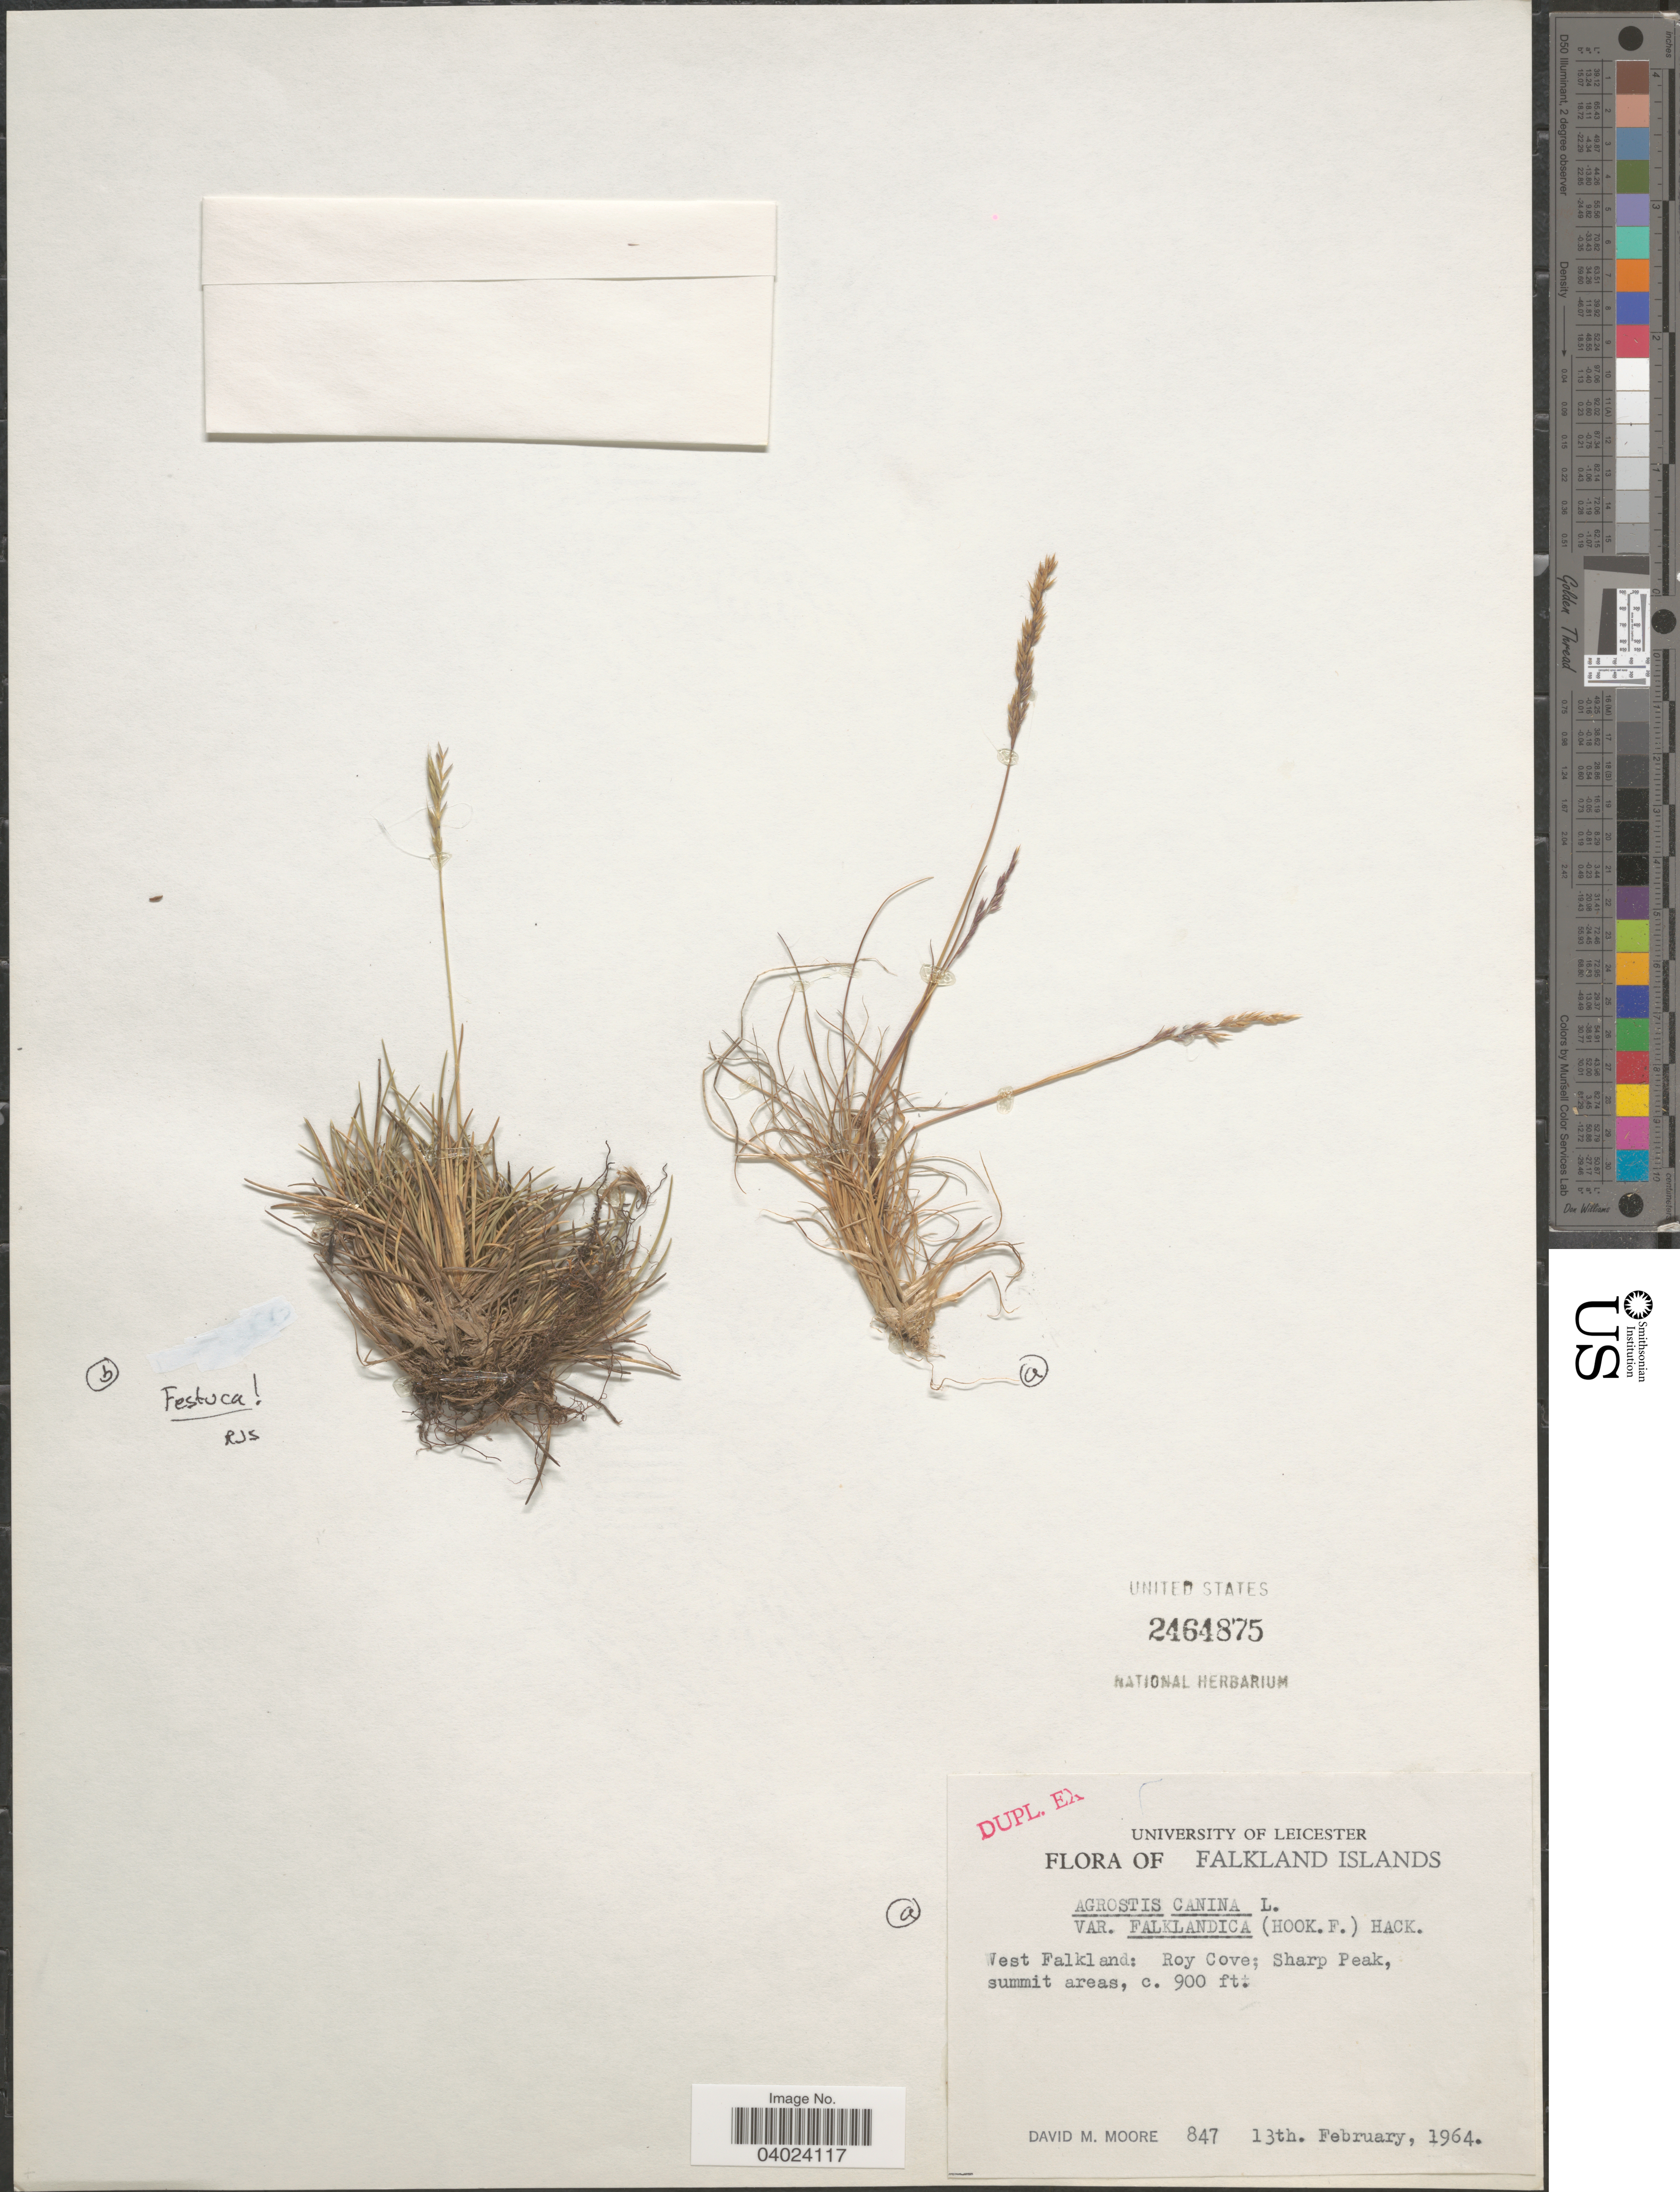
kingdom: Plantae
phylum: Tracheophyta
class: Liliopsida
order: Poales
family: Poaceae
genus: Agrostis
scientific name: Agrostis canina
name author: L.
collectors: D. Moore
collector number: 847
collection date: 1964-02-13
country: Falkland Islands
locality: West Falkland: Roy Cove; Sharp Peak, summit areas.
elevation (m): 274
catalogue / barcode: US 2464875